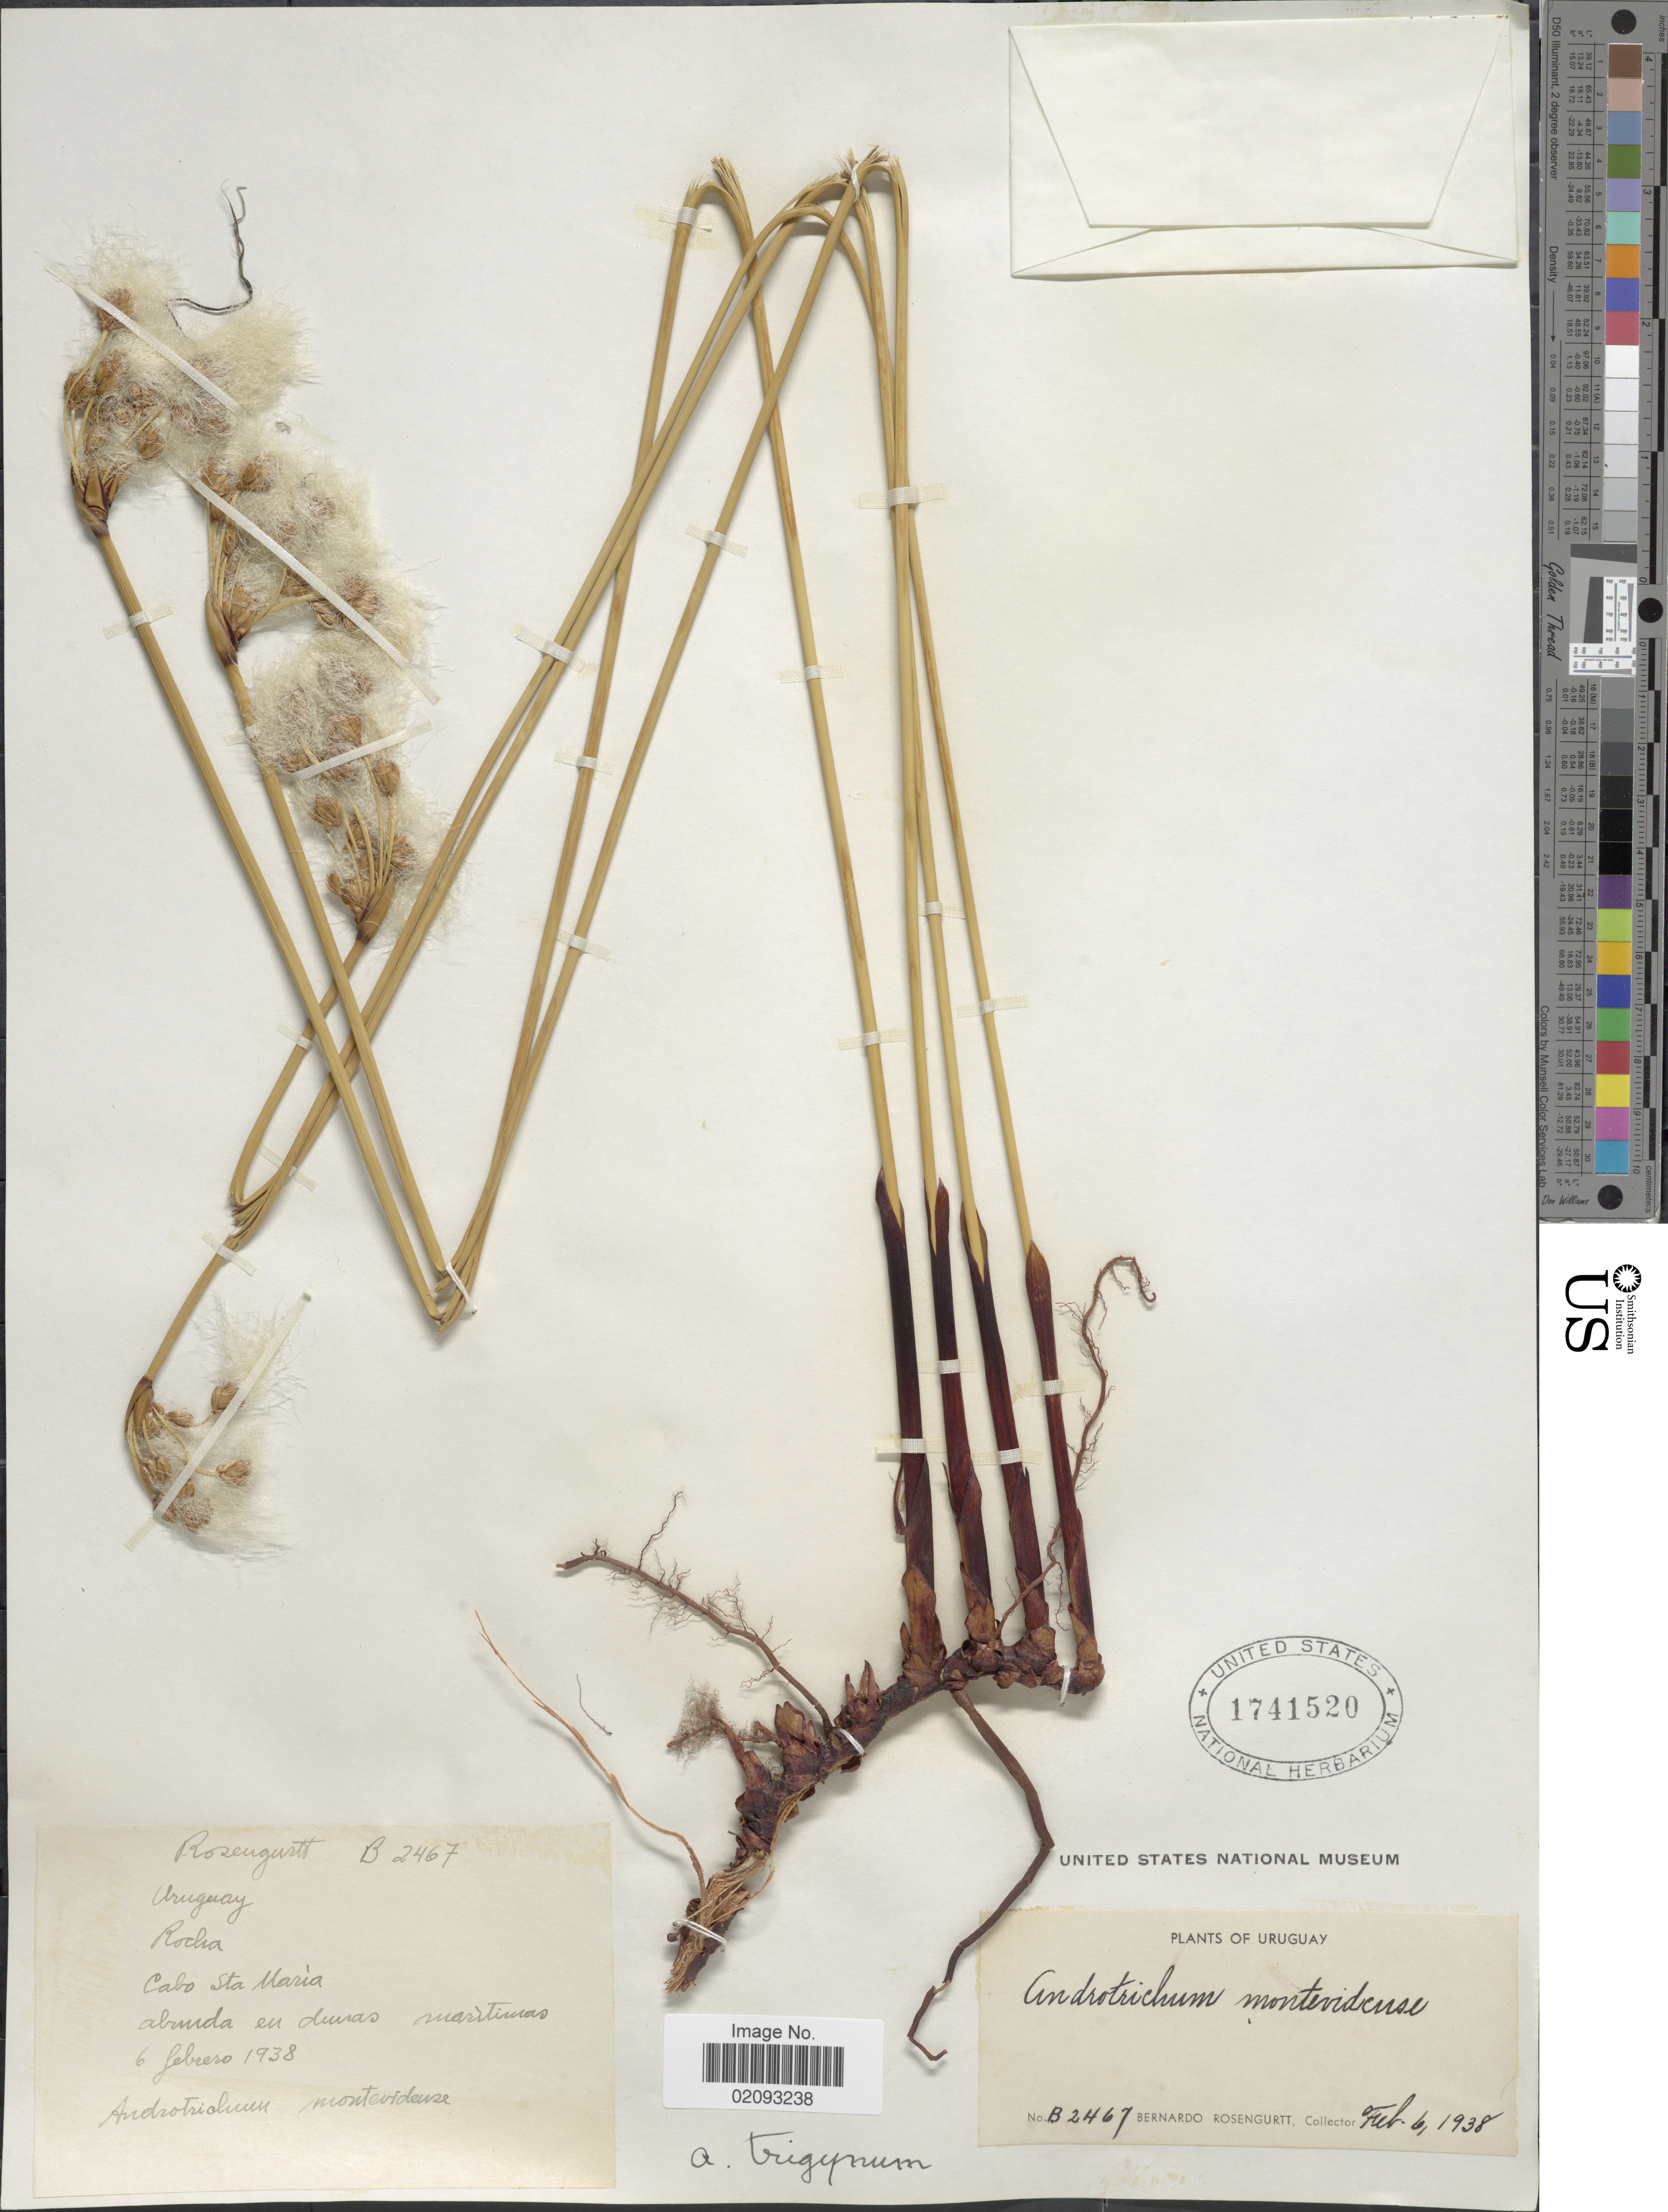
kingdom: Plantae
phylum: Tracheophyta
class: Liliopsida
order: Poales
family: Cyperaceae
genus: Cyperus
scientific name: Cyperus trigynus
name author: Spreng.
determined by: Strong, Mark T., (BOT), Smithsonian Institution - National Museum of Natural History (UNITED STATES)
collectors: B. Rosengurtt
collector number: B 2467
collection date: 1938-02-06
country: Uruguay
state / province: Rocha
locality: Cabo St Marìa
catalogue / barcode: US 1741520